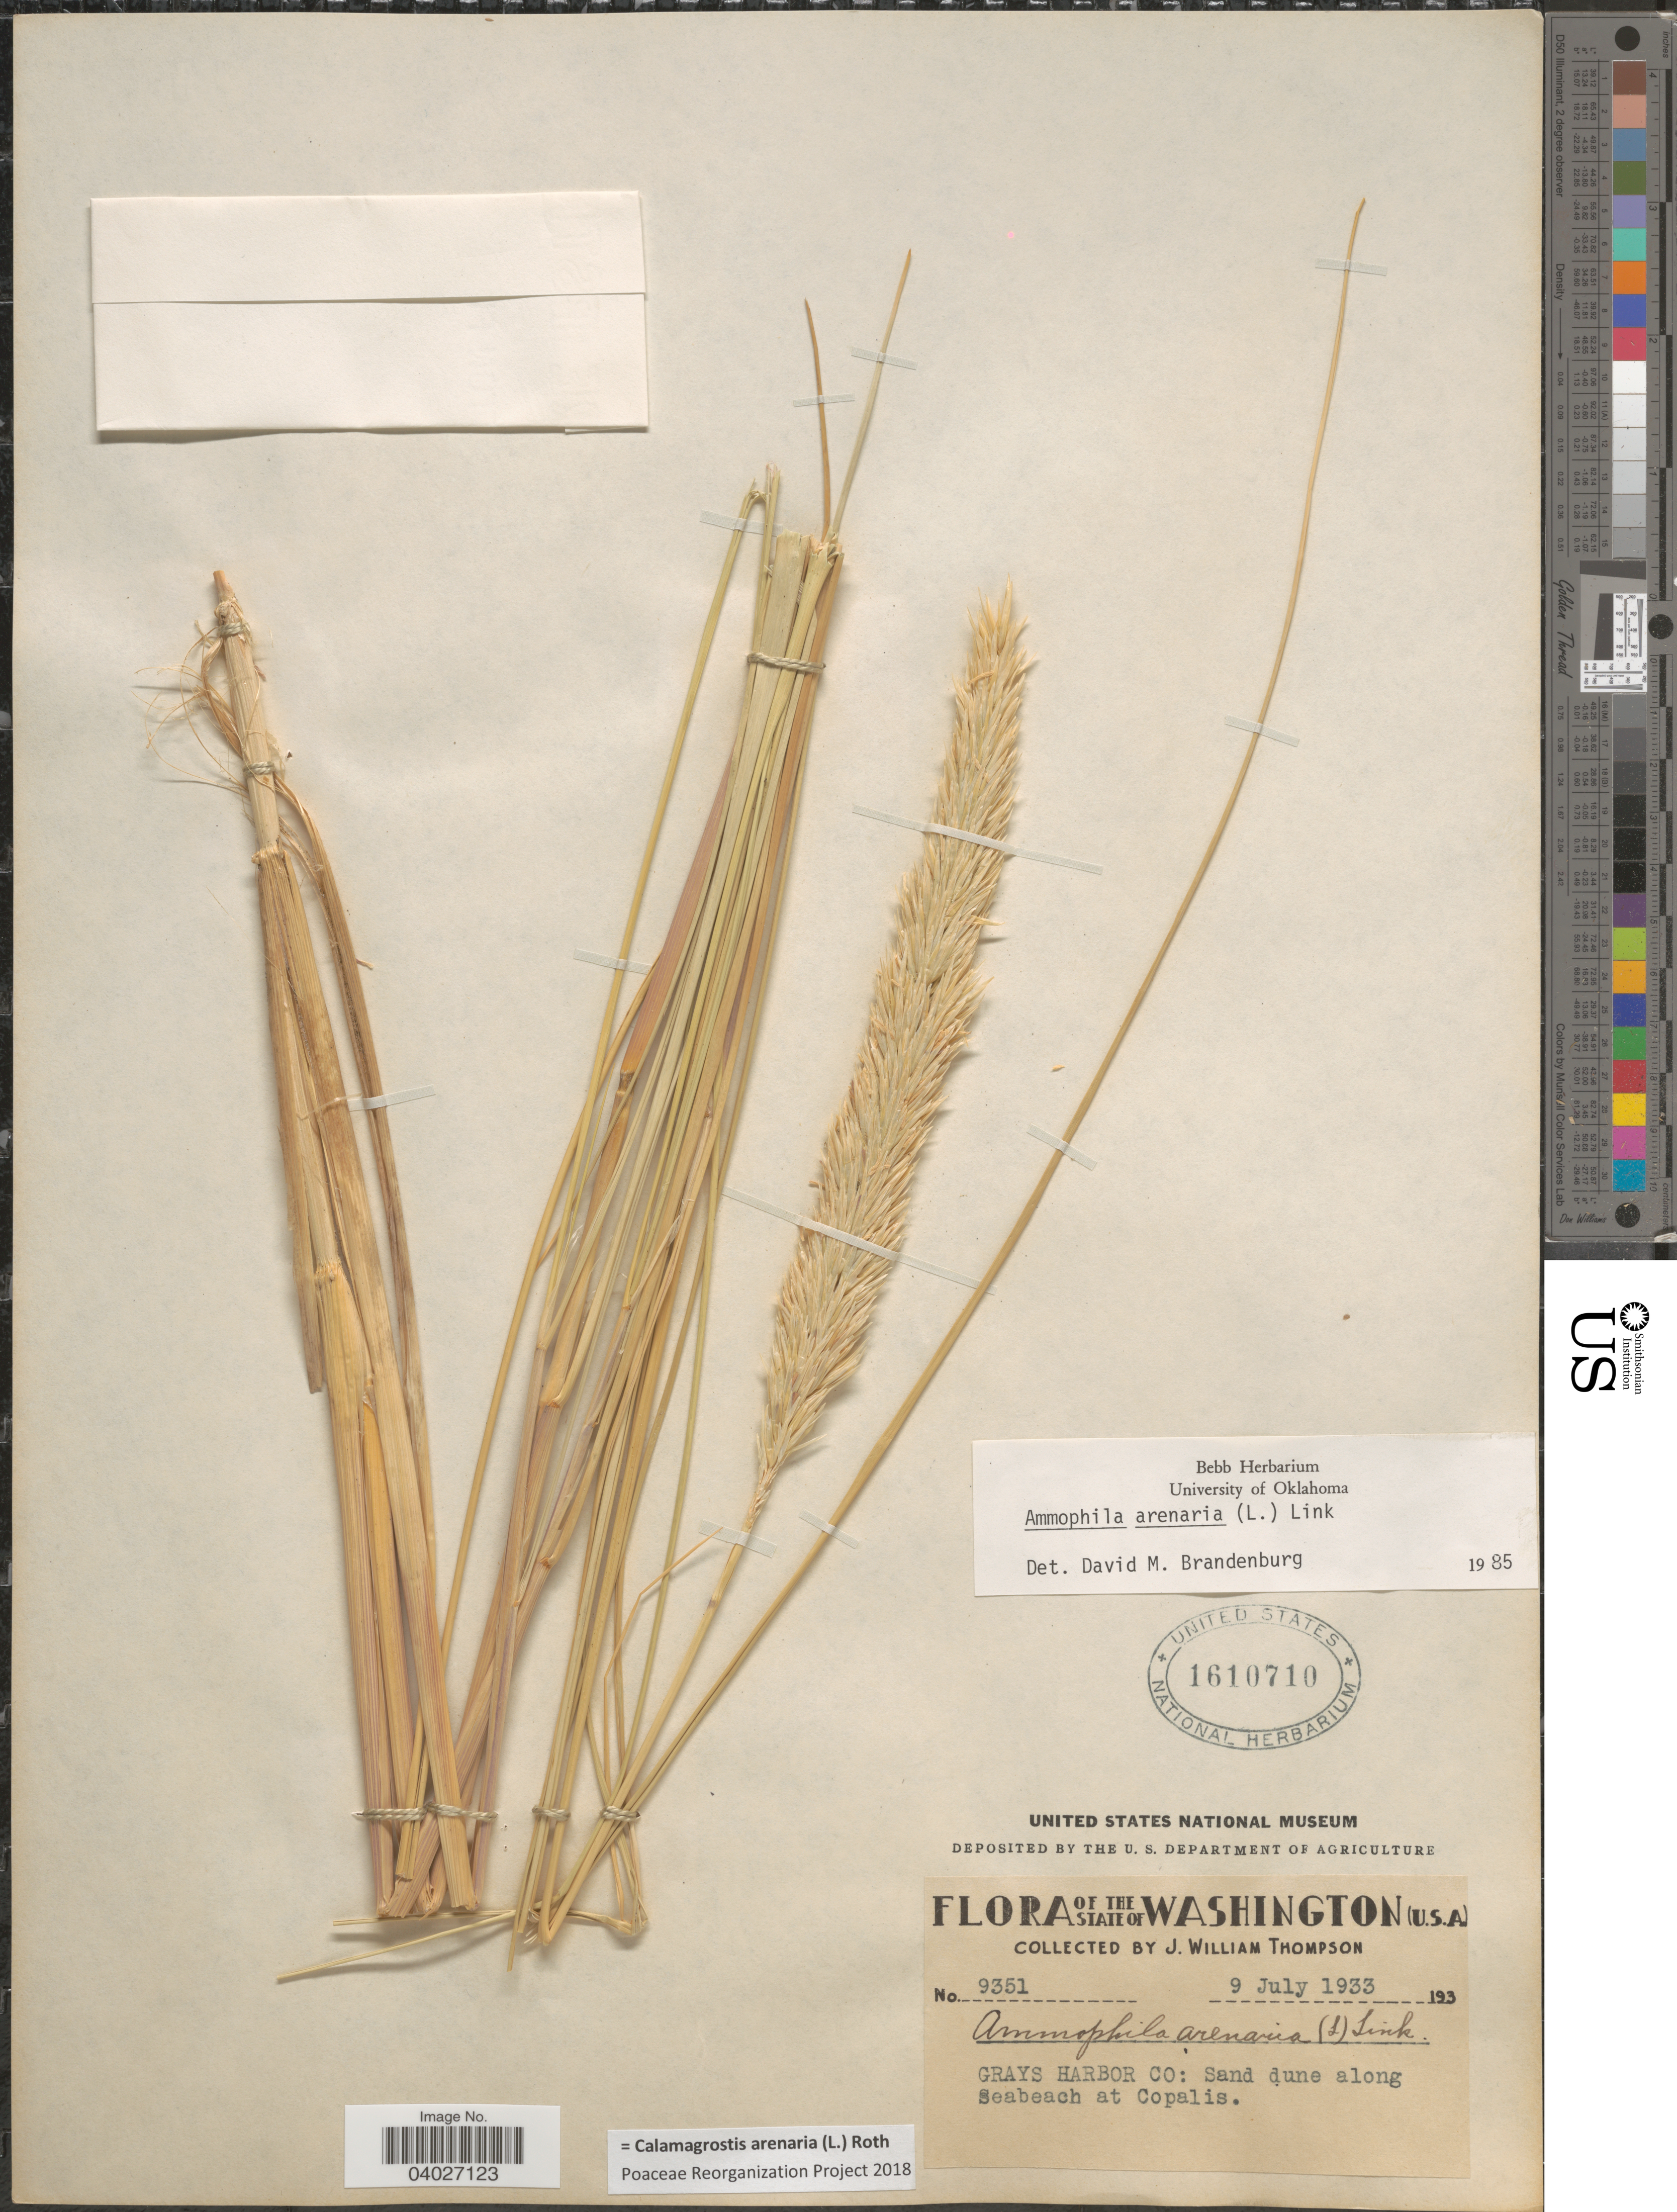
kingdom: Plantae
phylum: Tracheophyta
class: Liliopsida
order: Poales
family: Poaceae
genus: Calamagrostis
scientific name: Calamagrostis arenaria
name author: (L.) Roth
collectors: J. W. Thompson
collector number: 9351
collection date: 1933-07-09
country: United States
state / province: Washington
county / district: Grays Harbor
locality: Grays Harbor Co: Sand dune along Seabeach at Copalis.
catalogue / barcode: US 1610710